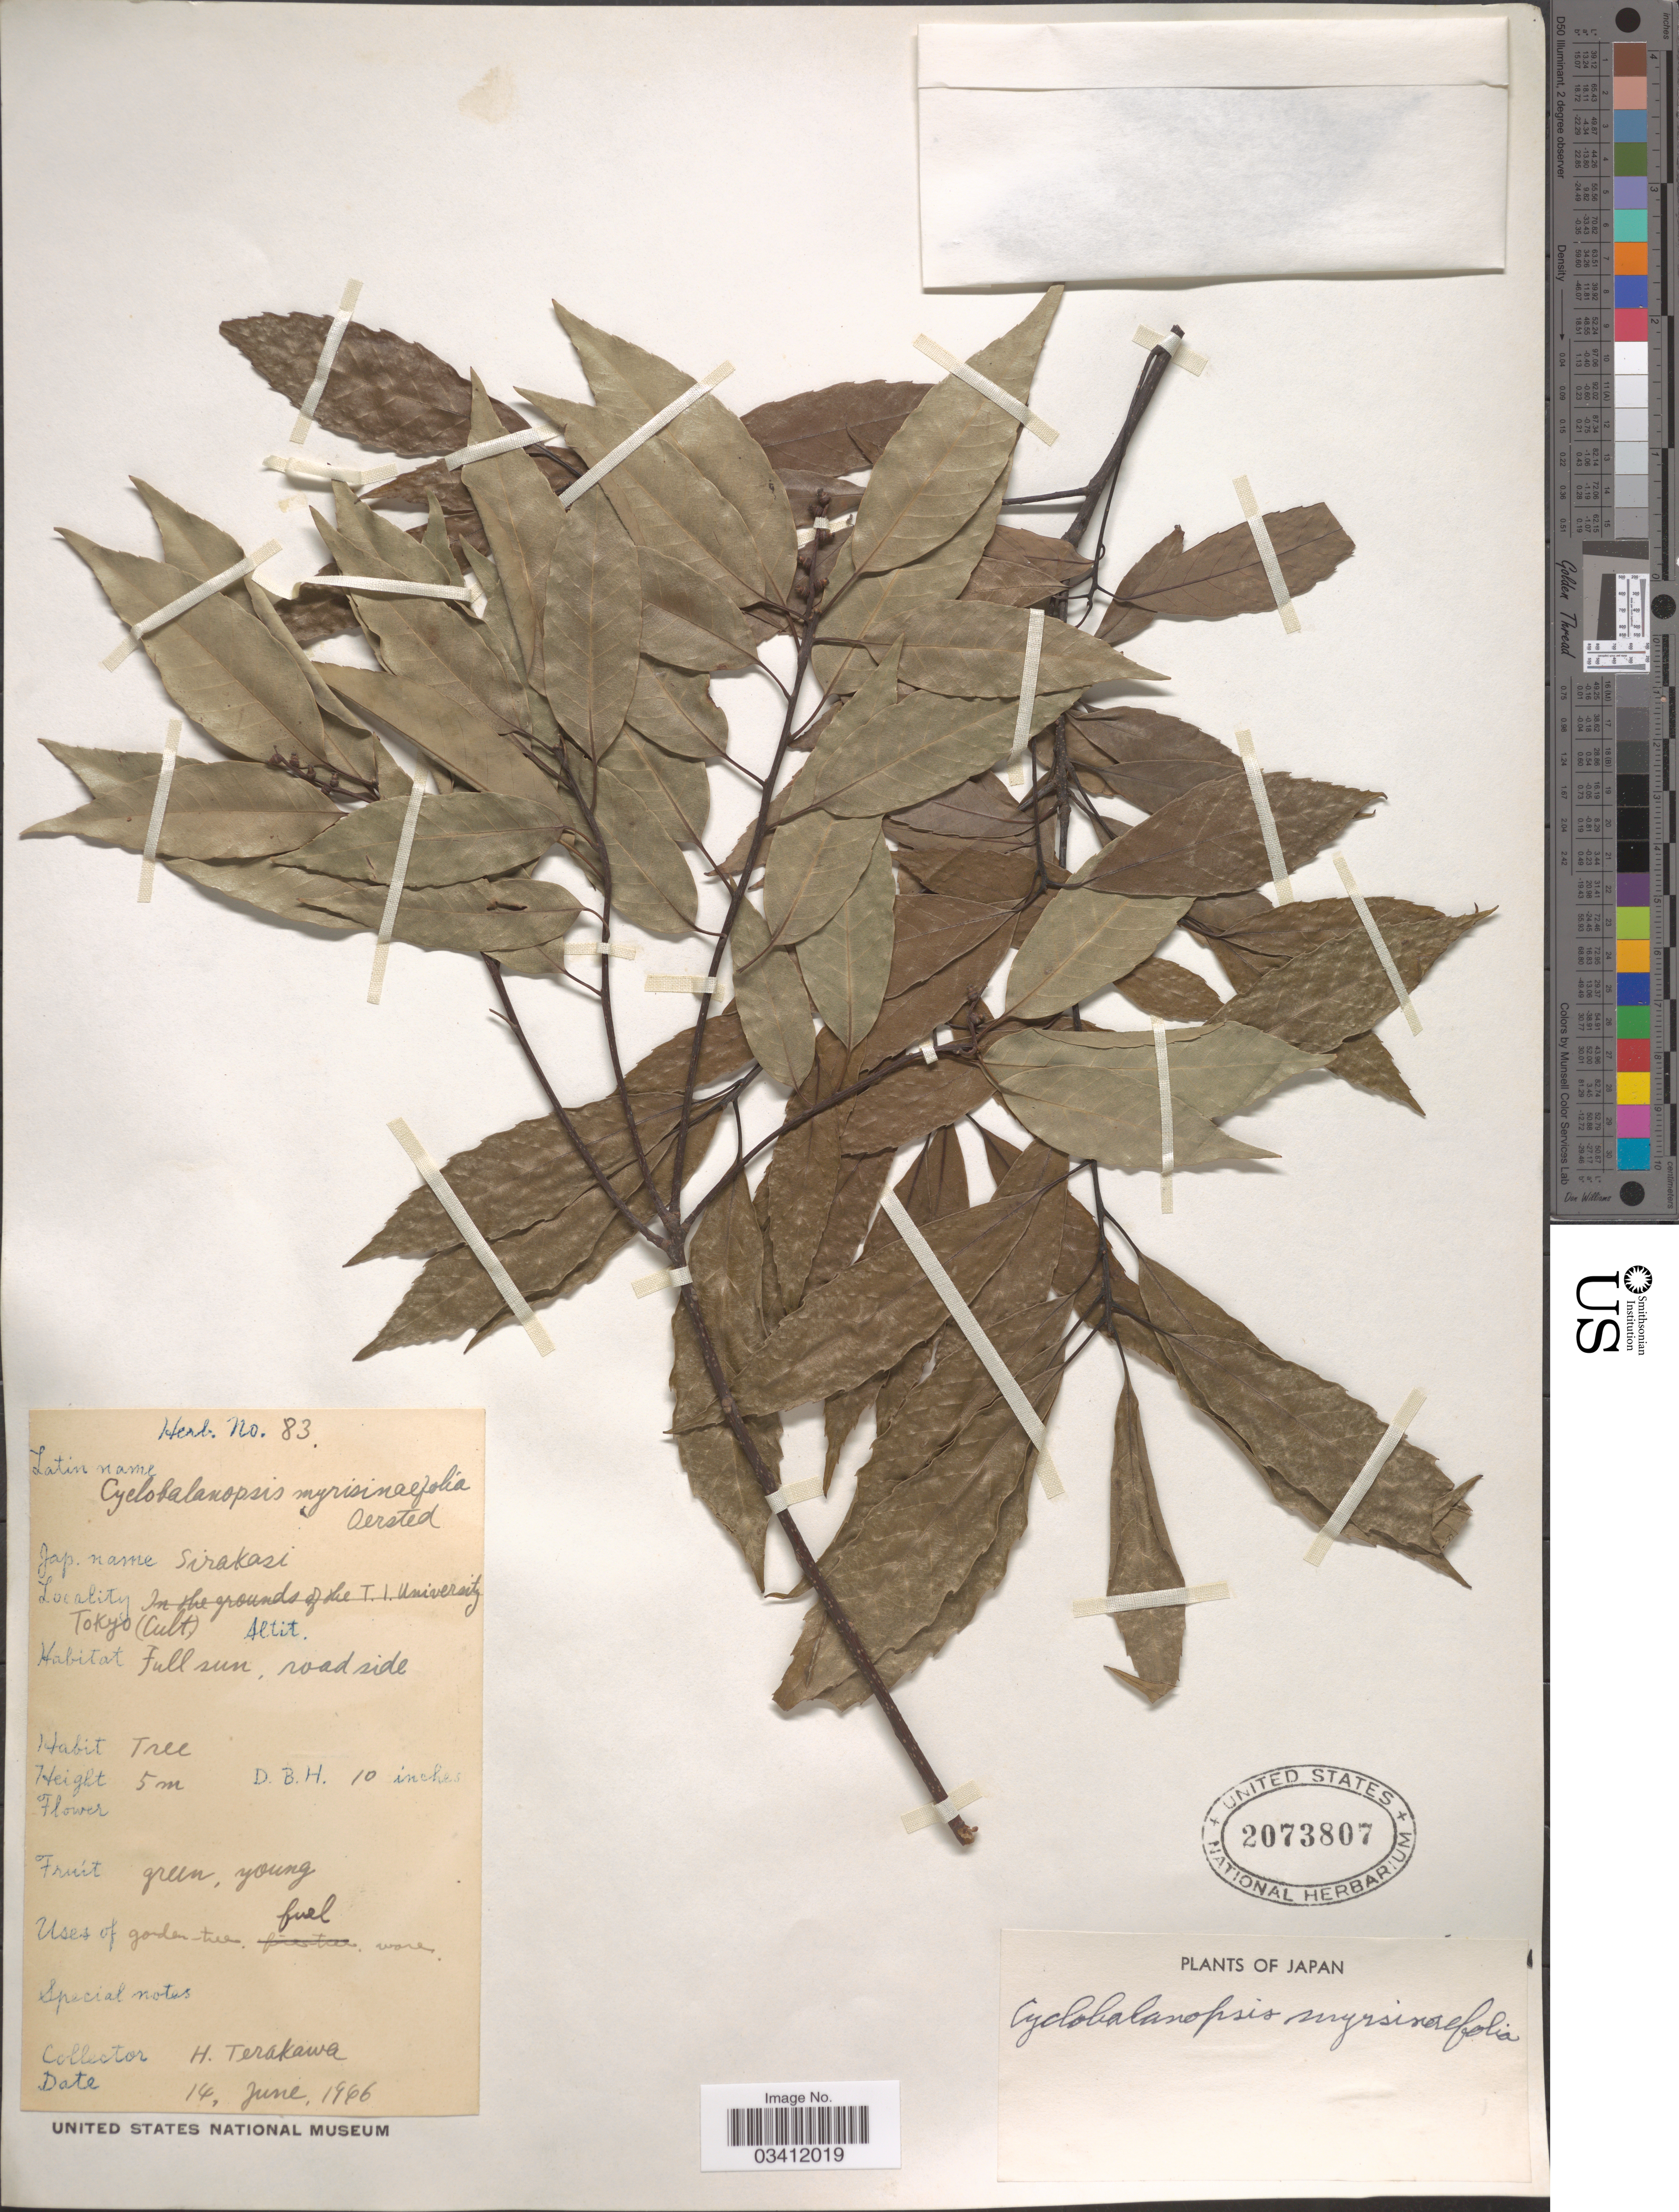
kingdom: Plantae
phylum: Tracheophyta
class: Magnoliopsida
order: Fagales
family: Fagaceae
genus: Quercus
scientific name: Quercus myrsinifolia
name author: Blume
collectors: H. Terakawa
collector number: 83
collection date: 1966-06-14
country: Japan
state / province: Tokyo, Federal City of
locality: Tokyo.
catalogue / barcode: US 2073807